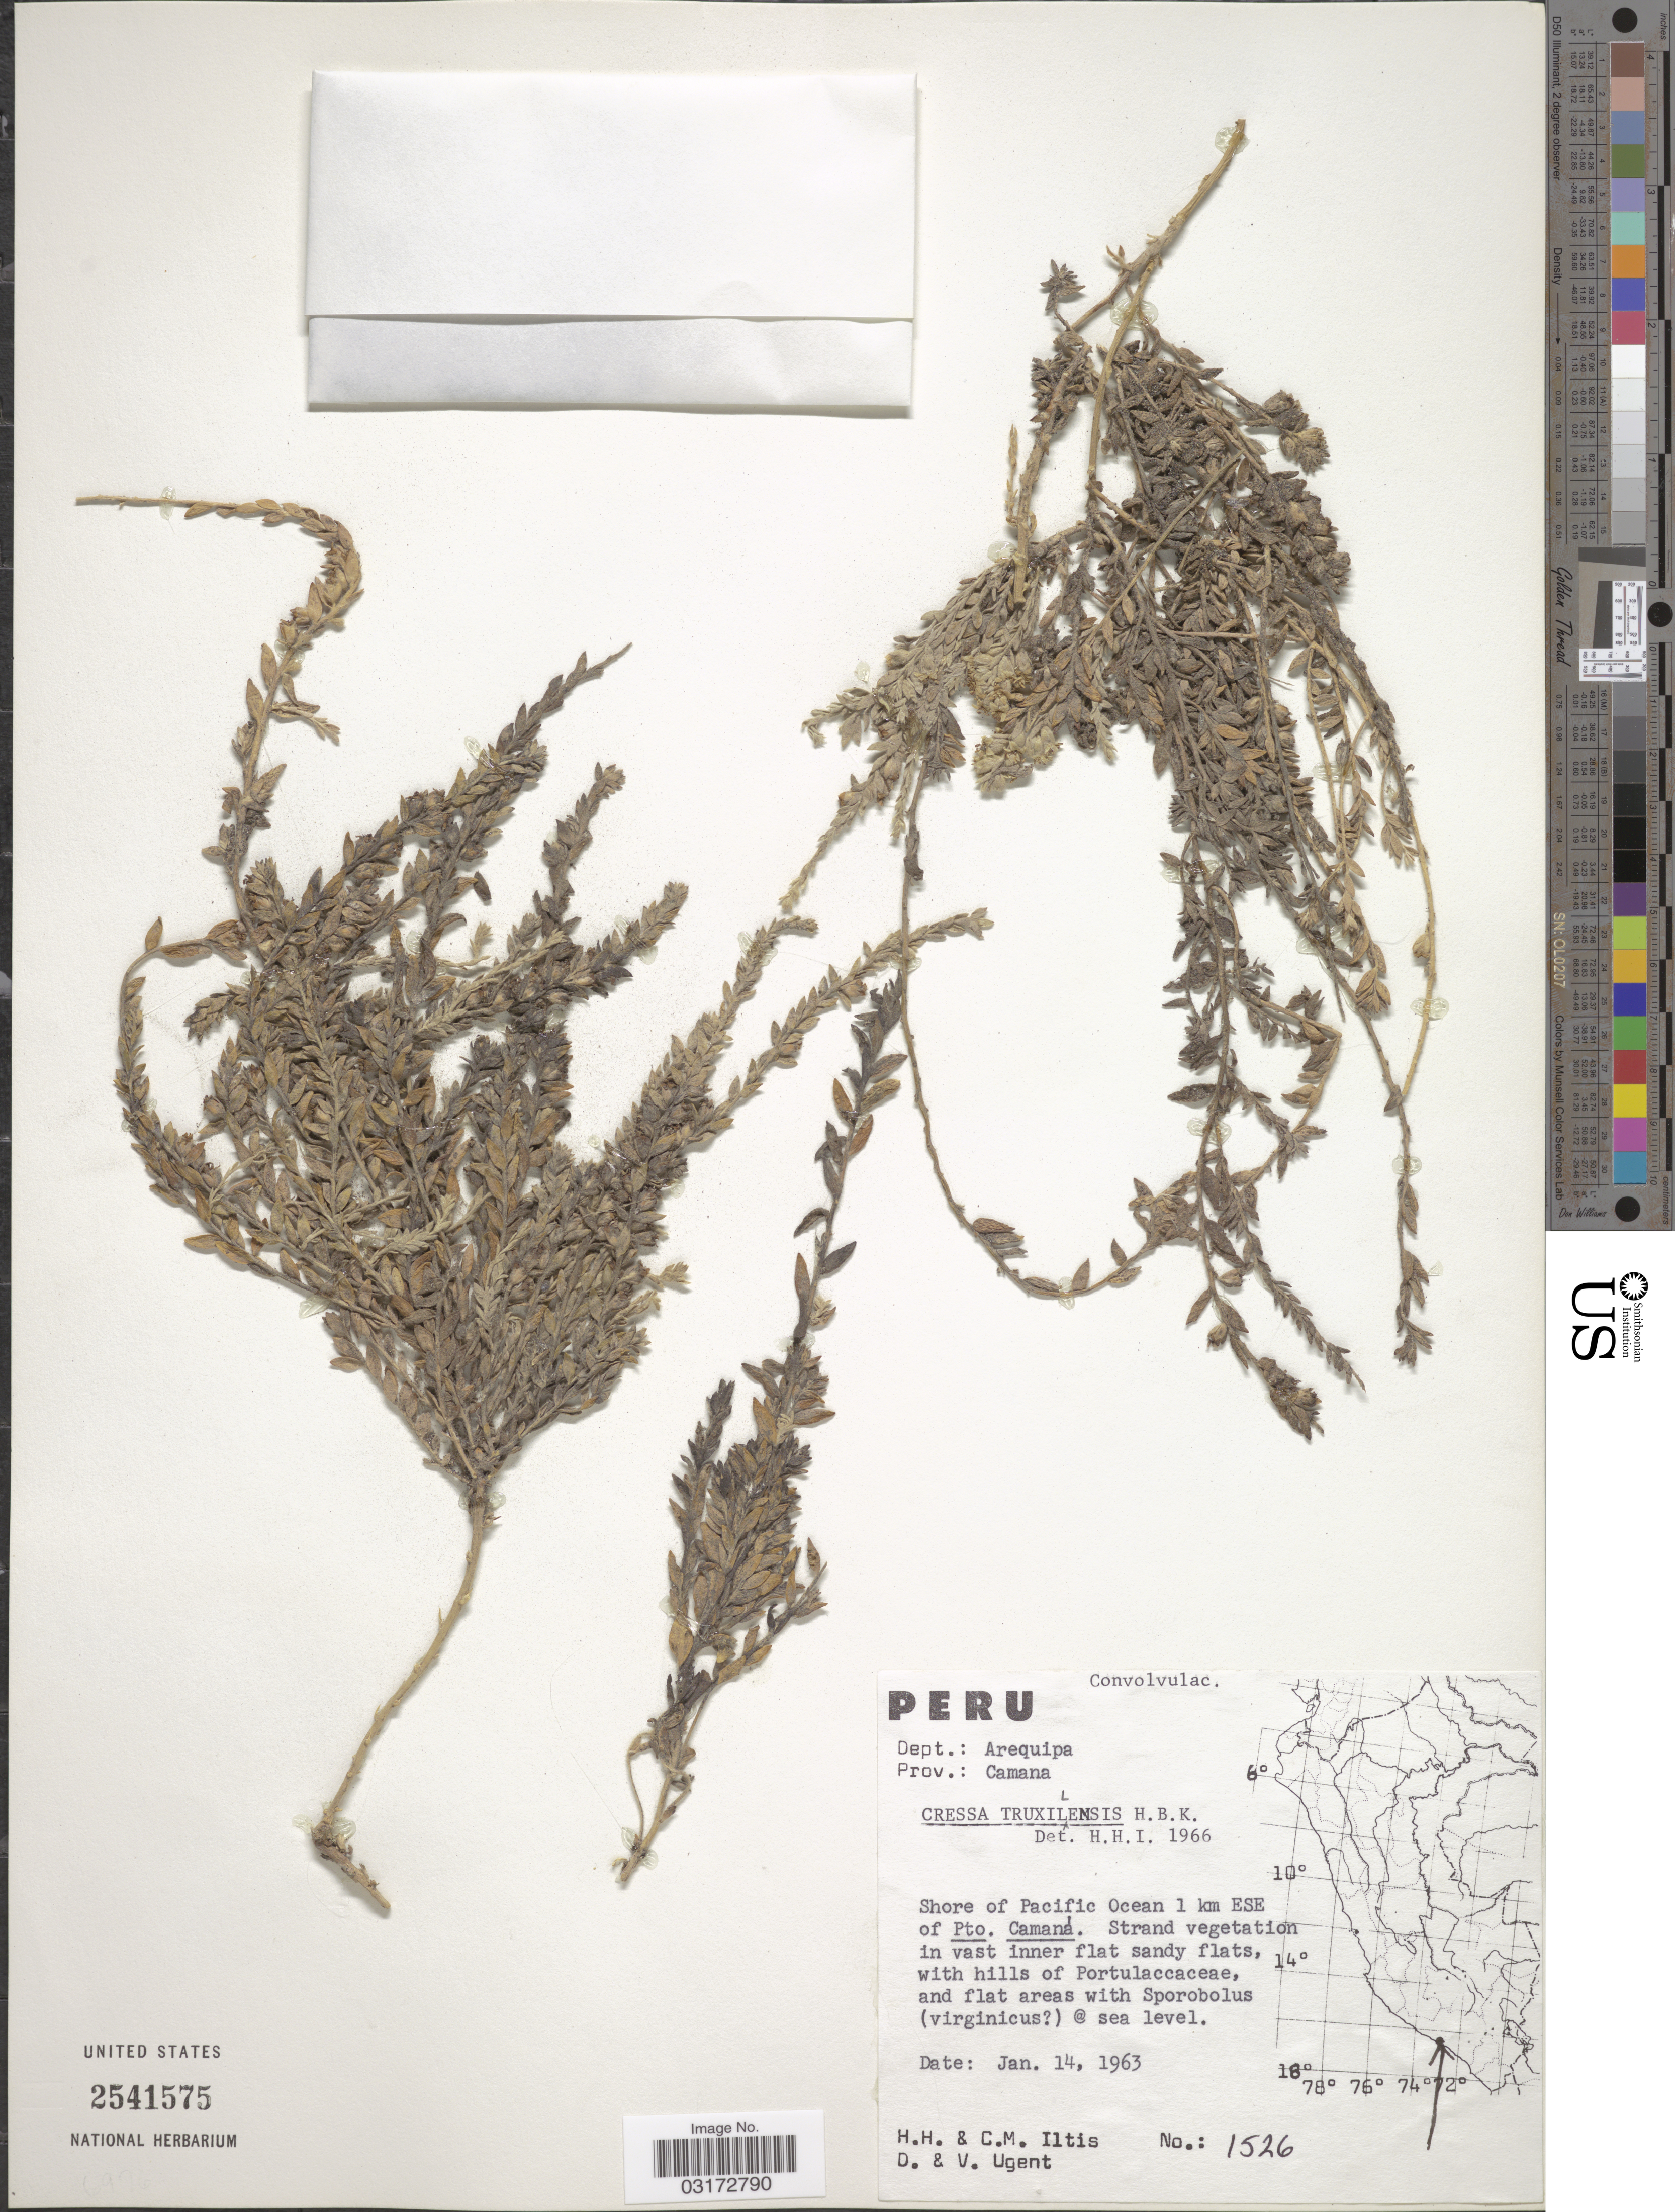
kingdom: Plantae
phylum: Tracheophyta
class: Magnoliopsida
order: Solanales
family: Convolvulaceae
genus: Cressa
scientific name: Cressa truxillensis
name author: Kunth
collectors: H. H. Iltis, C. M Iltis, D. Ugent & V. Ugent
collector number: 1526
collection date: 1963-01-14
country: Peru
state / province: Arequipa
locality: Dept. Arequipa, Prov.: Camana. Shore of Pacific Ocean 1 km ESE of Pto. Camaná.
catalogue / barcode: US 2541575